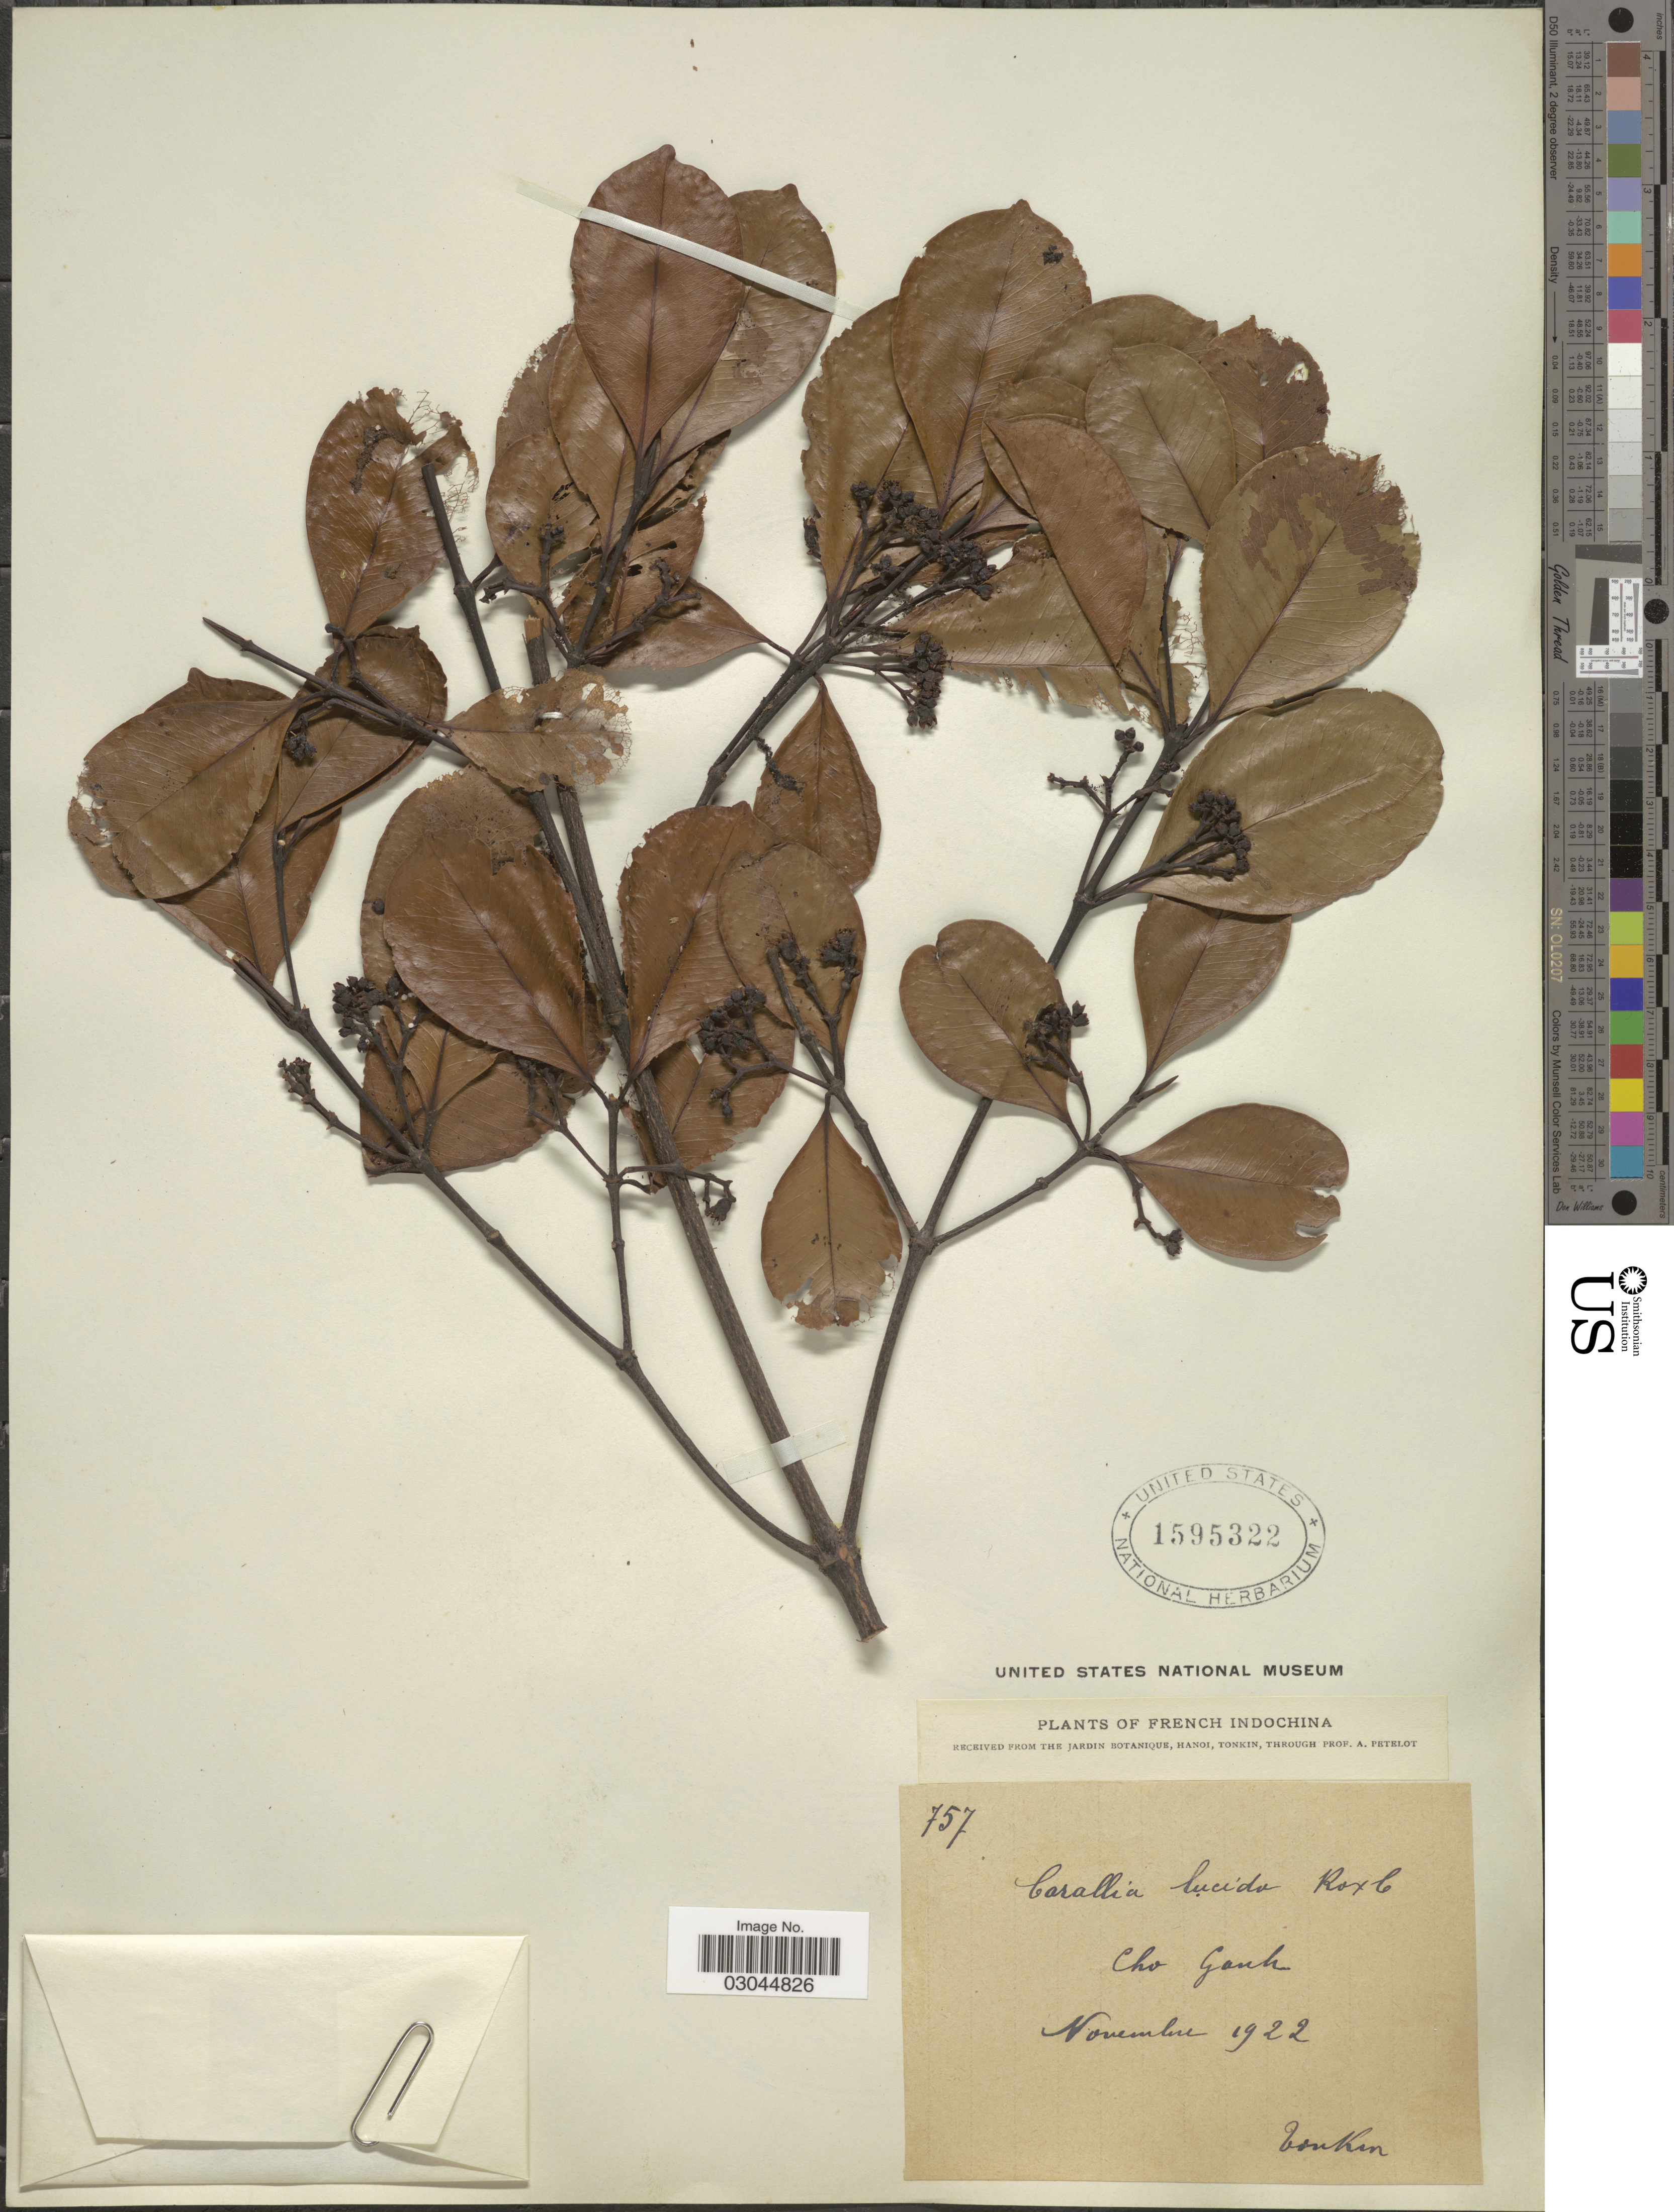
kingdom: Plantae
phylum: Tracheophyta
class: Magnoliopsida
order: Malpighiales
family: Rhizophoraceae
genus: Carallia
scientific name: Carallia lucida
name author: Roxb.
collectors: A. Petelot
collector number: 757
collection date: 1922-11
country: Vietnam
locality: Tonkin. French Indochina. Cho Ganh.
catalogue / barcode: US 1595322